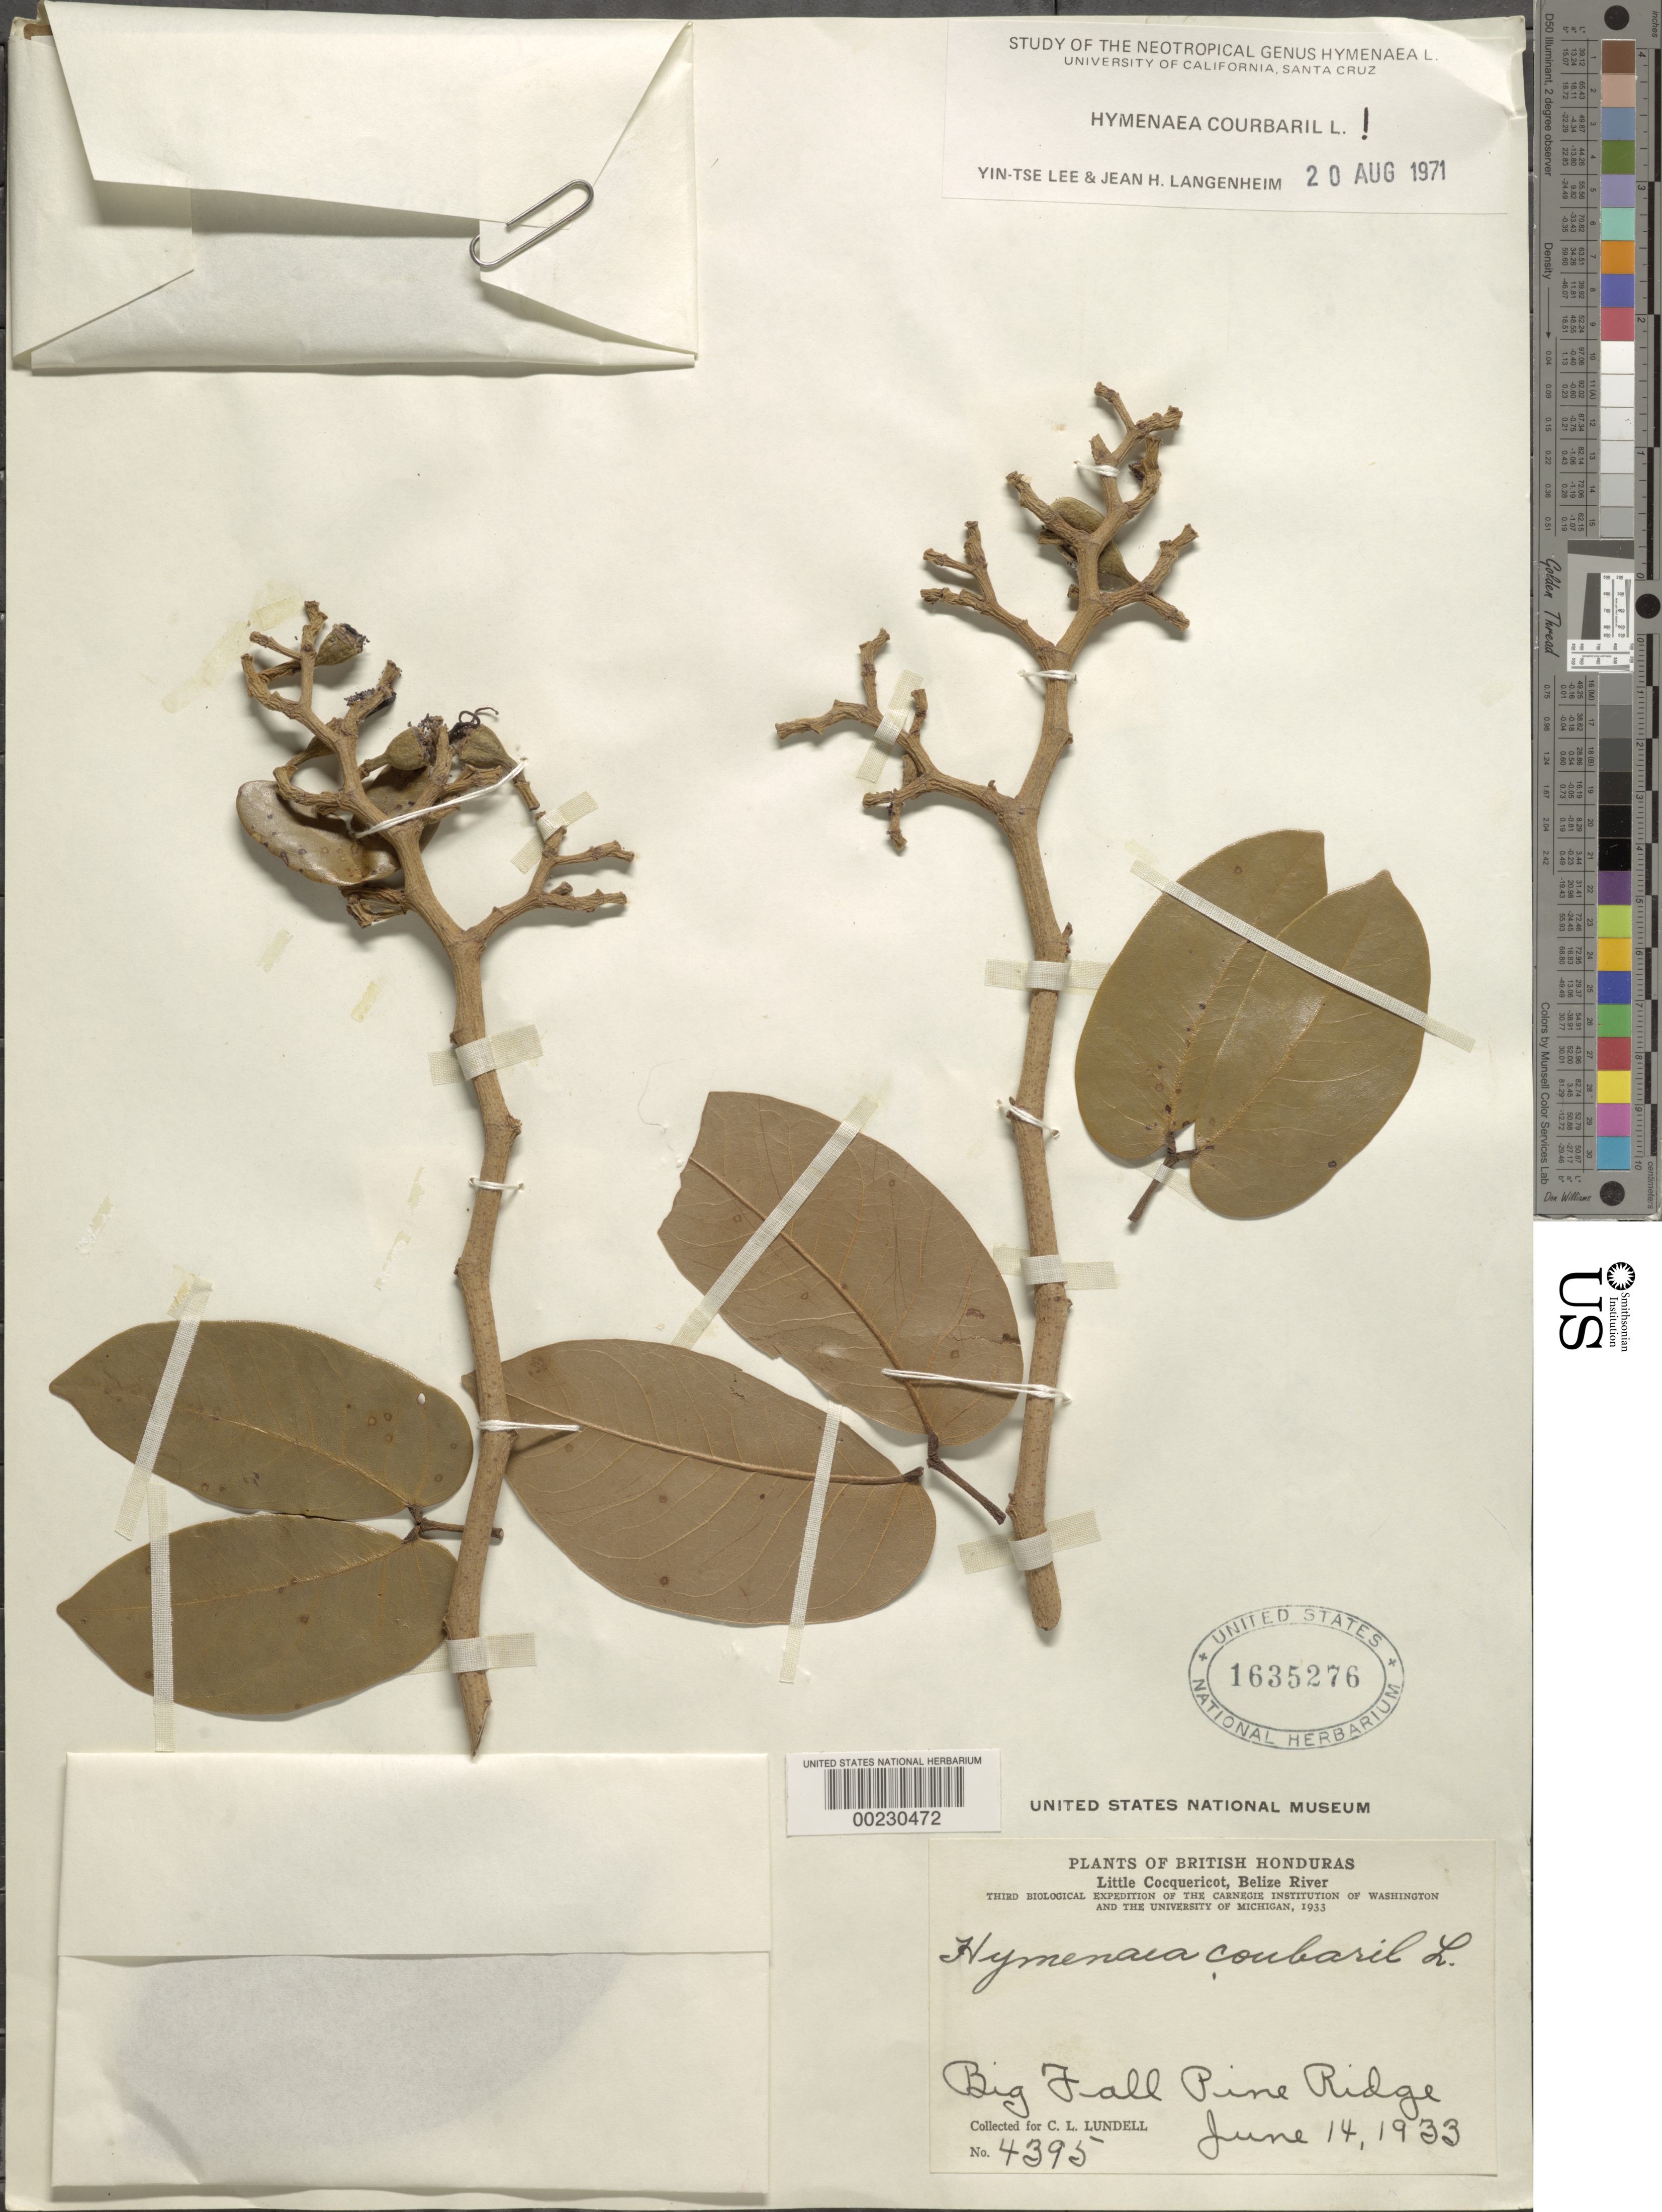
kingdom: Plantae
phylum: Tracheophyta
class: Magnoliopsida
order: Fabales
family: Fabaceae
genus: Hymenaea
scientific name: Hymenaea courbaril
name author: L.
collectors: C. L. Lundell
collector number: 4395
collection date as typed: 14 Jun 1933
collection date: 1933-06-14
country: Belize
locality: Big Fall Pine Ridge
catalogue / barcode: US 1635276